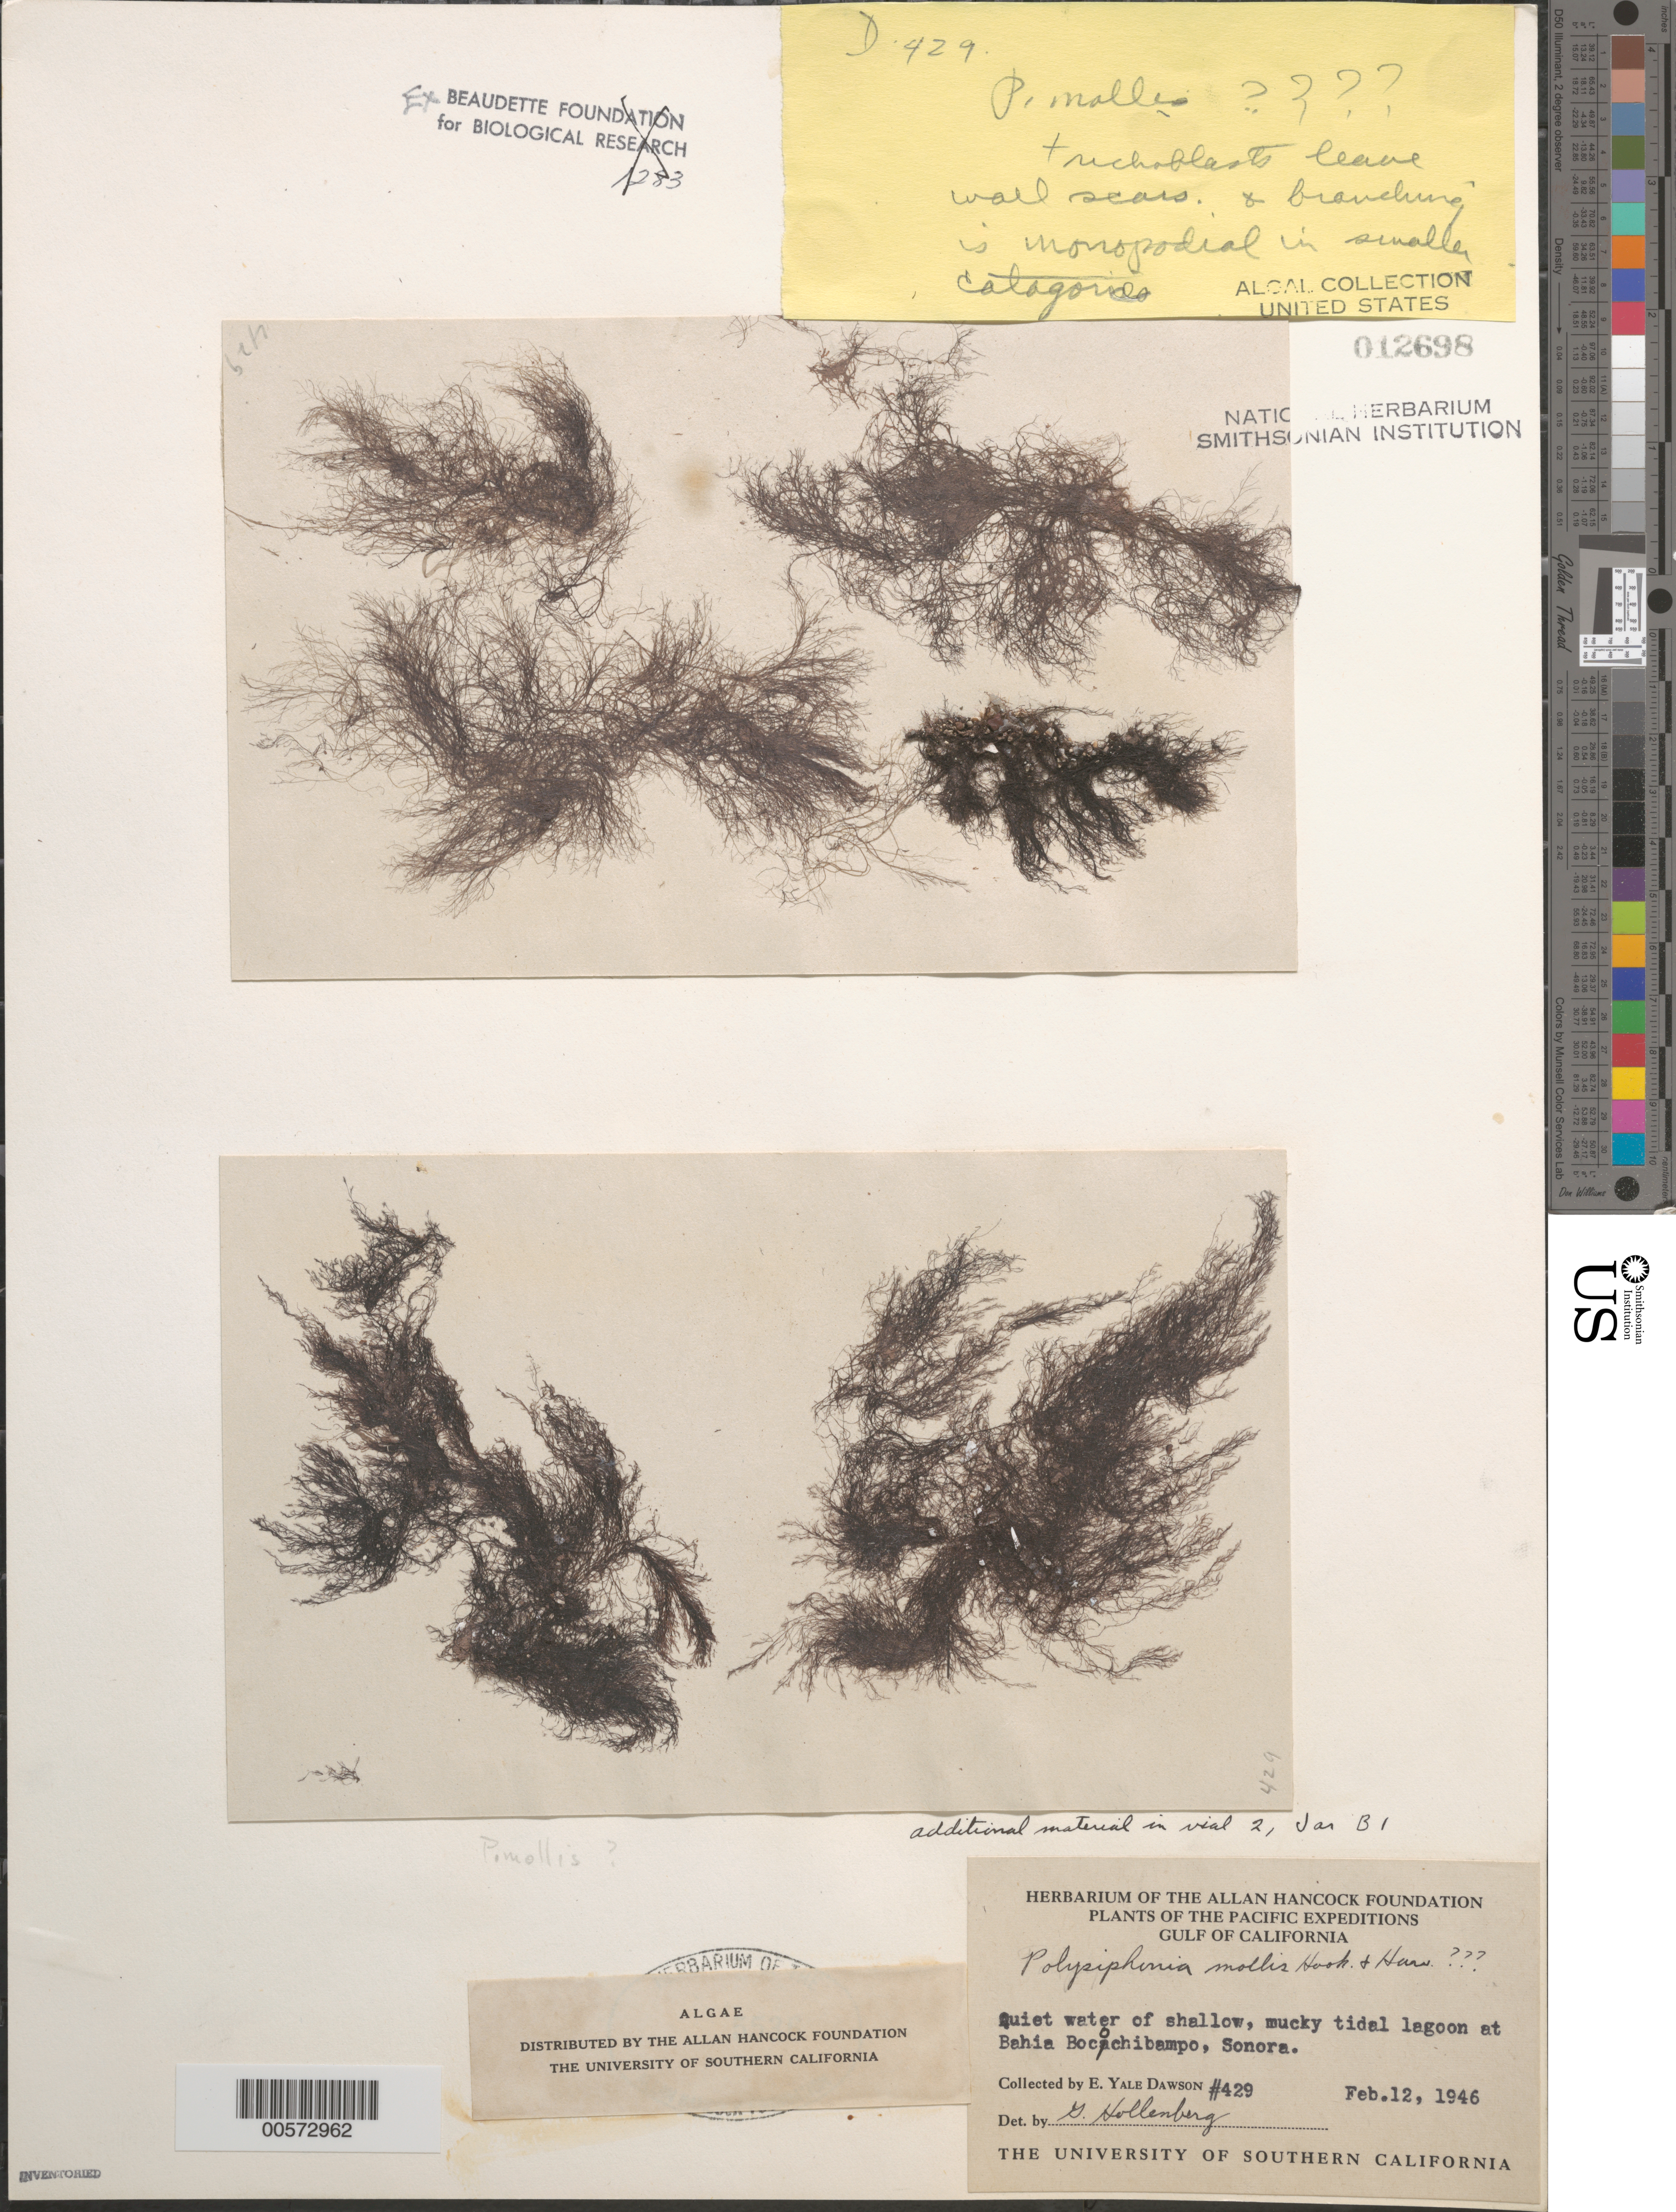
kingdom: Plantae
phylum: Rhodophyta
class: Florideophyceae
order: Ceramiales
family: Rhodomelaceae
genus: Polysiphonia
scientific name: Polysiphonia mollis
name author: Hook. f. & Harv.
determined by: Hollenberg, George J.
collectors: E. Y. Dawson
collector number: EYD 429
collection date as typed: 12 Feb 1946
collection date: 1946-02-12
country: Mexico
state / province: Sonora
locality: Bahia Bocochibampo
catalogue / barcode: US 12698